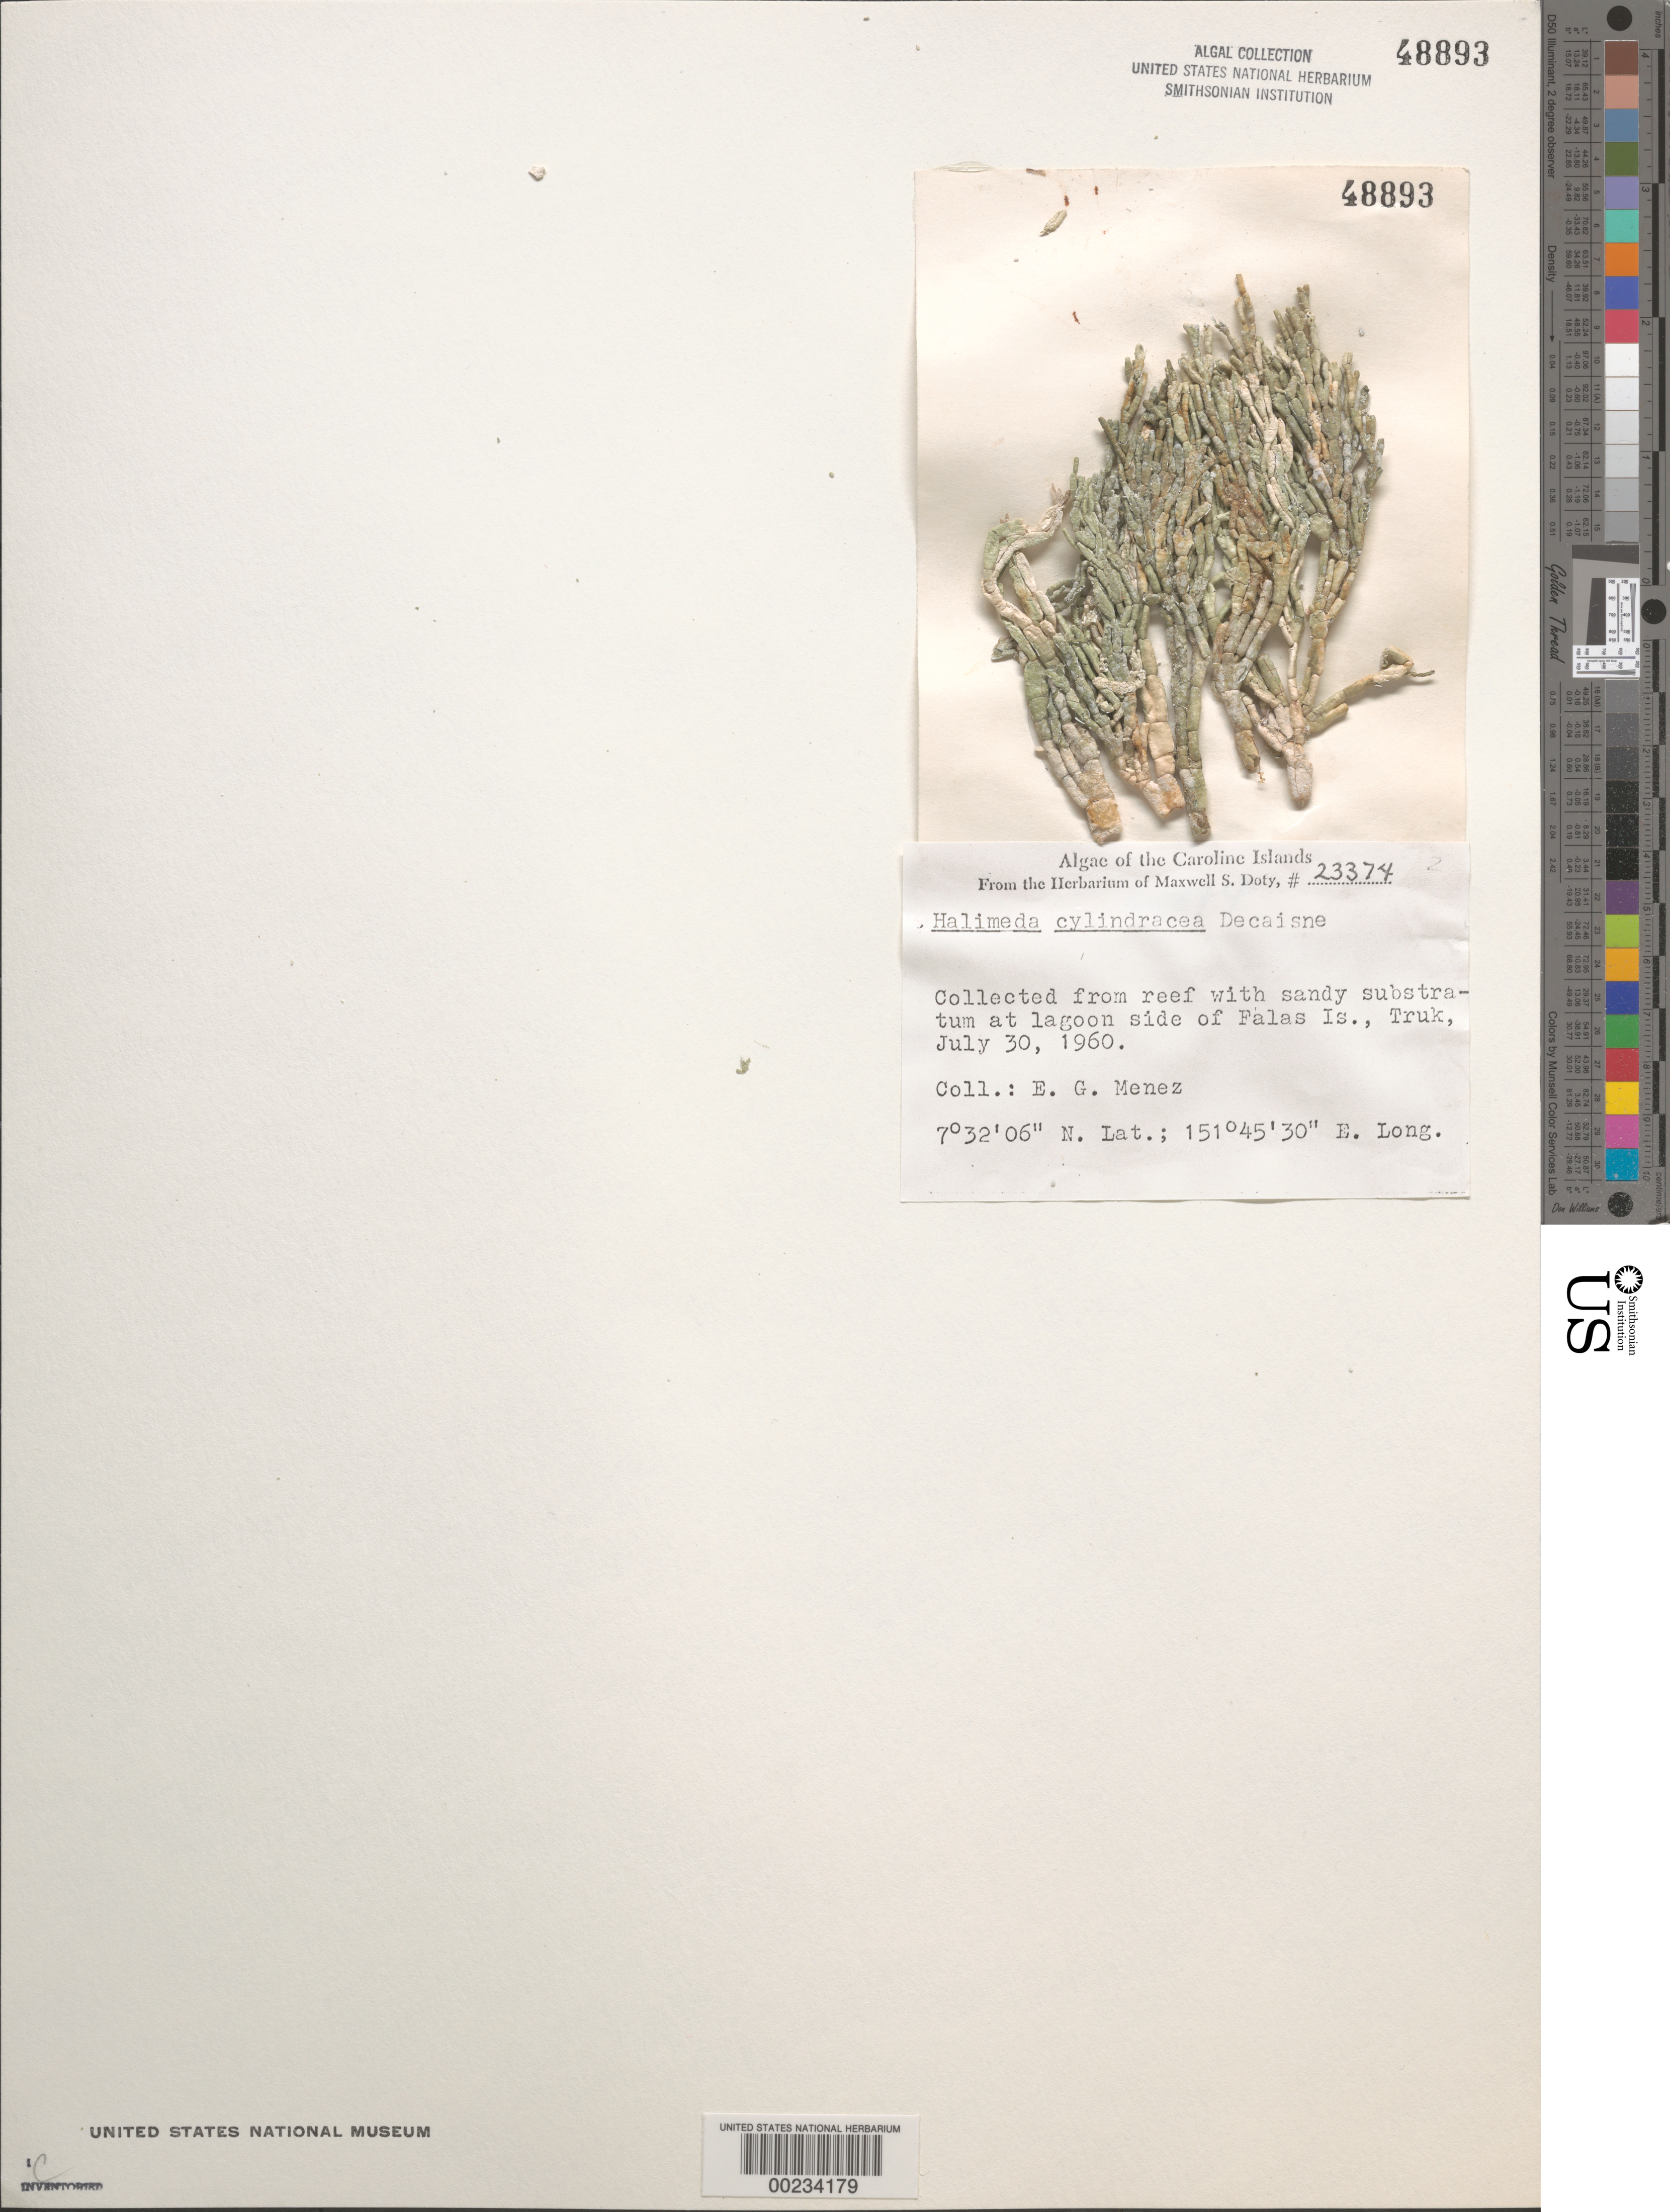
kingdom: Plantae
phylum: Chlorophyta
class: Ulvophyceae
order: Bryopsidales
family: Halimedaceae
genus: Halimeda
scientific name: Halimeda cylindracea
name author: Decne.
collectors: Meñez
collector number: MSD 23374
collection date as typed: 30 Jul 1960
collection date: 1960-07-30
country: Micronesia, Federated States of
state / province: Truk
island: Falas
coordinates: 7 32' 06" N, 151 45' 30" E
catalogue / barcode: US 48893